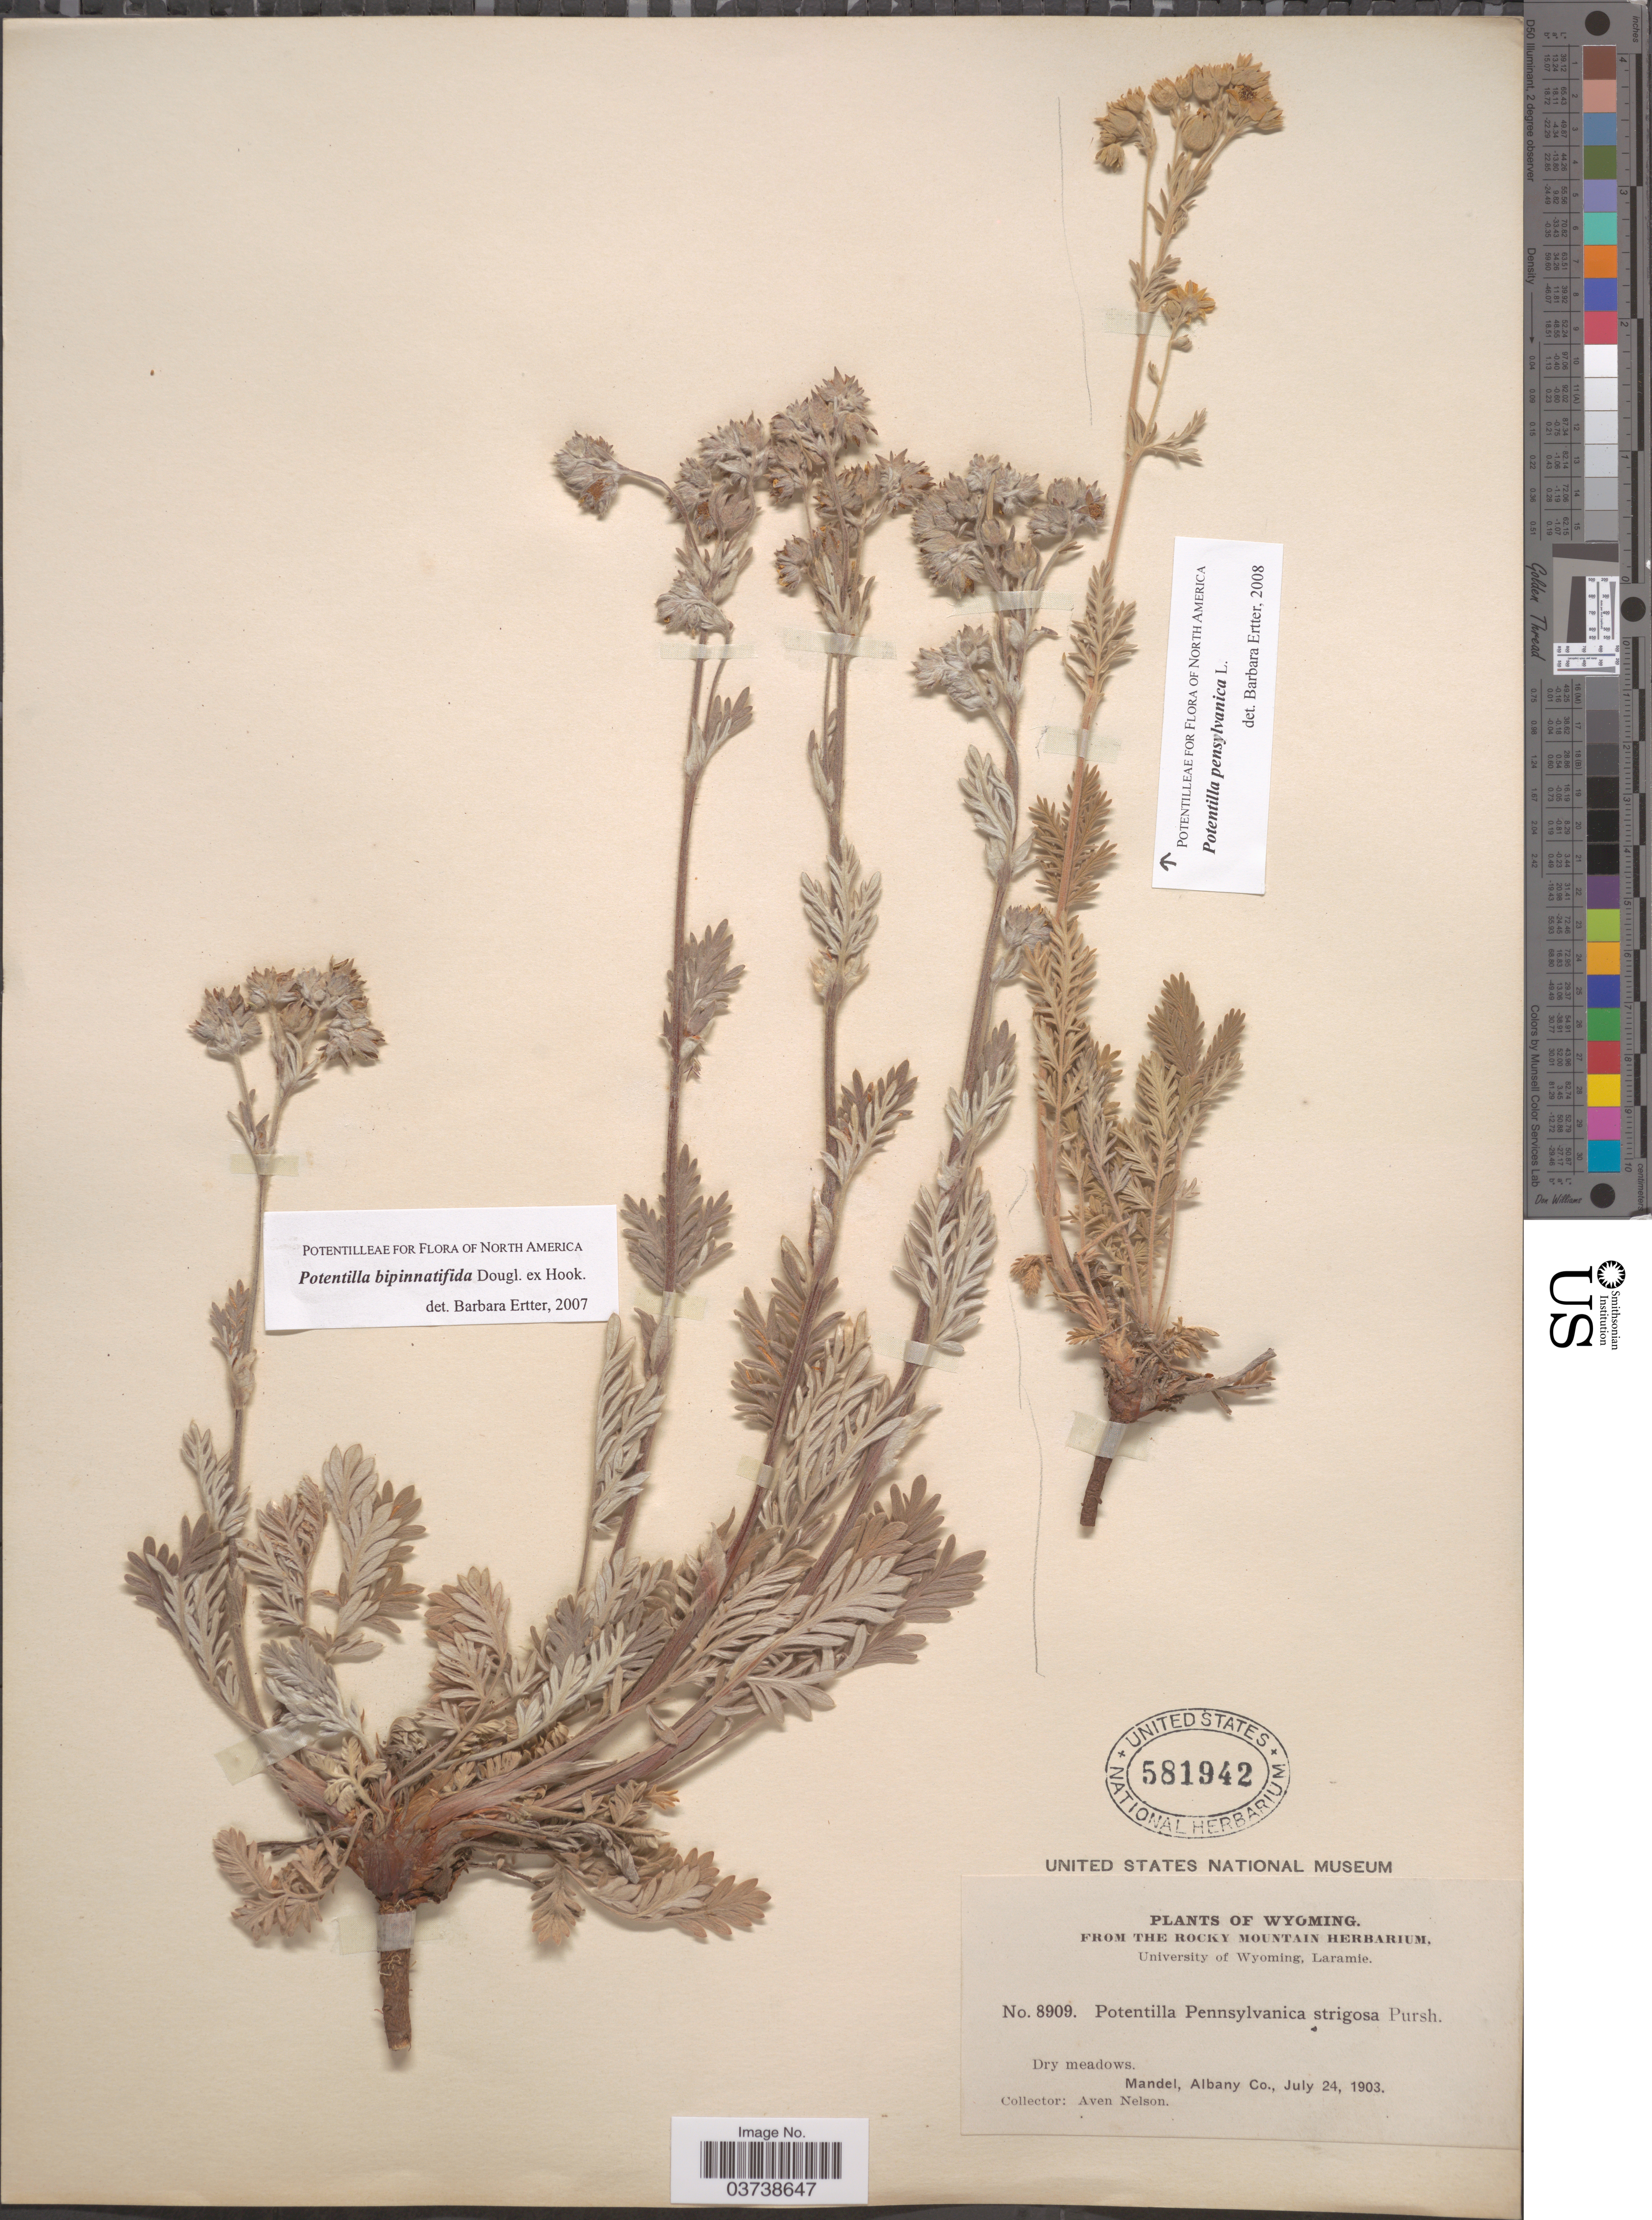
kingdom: Plantae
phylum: Tracheophyta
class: Magnoliopsida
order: Rosales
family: Rosaceae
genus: Potentilla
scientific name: Potentilla bipinnatifida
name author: Douglas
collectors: A. Nelson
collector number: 8909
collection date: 1903-07-24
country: United States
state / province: Wyoming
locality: Mandel, Albany Co.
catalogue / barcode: US 581942